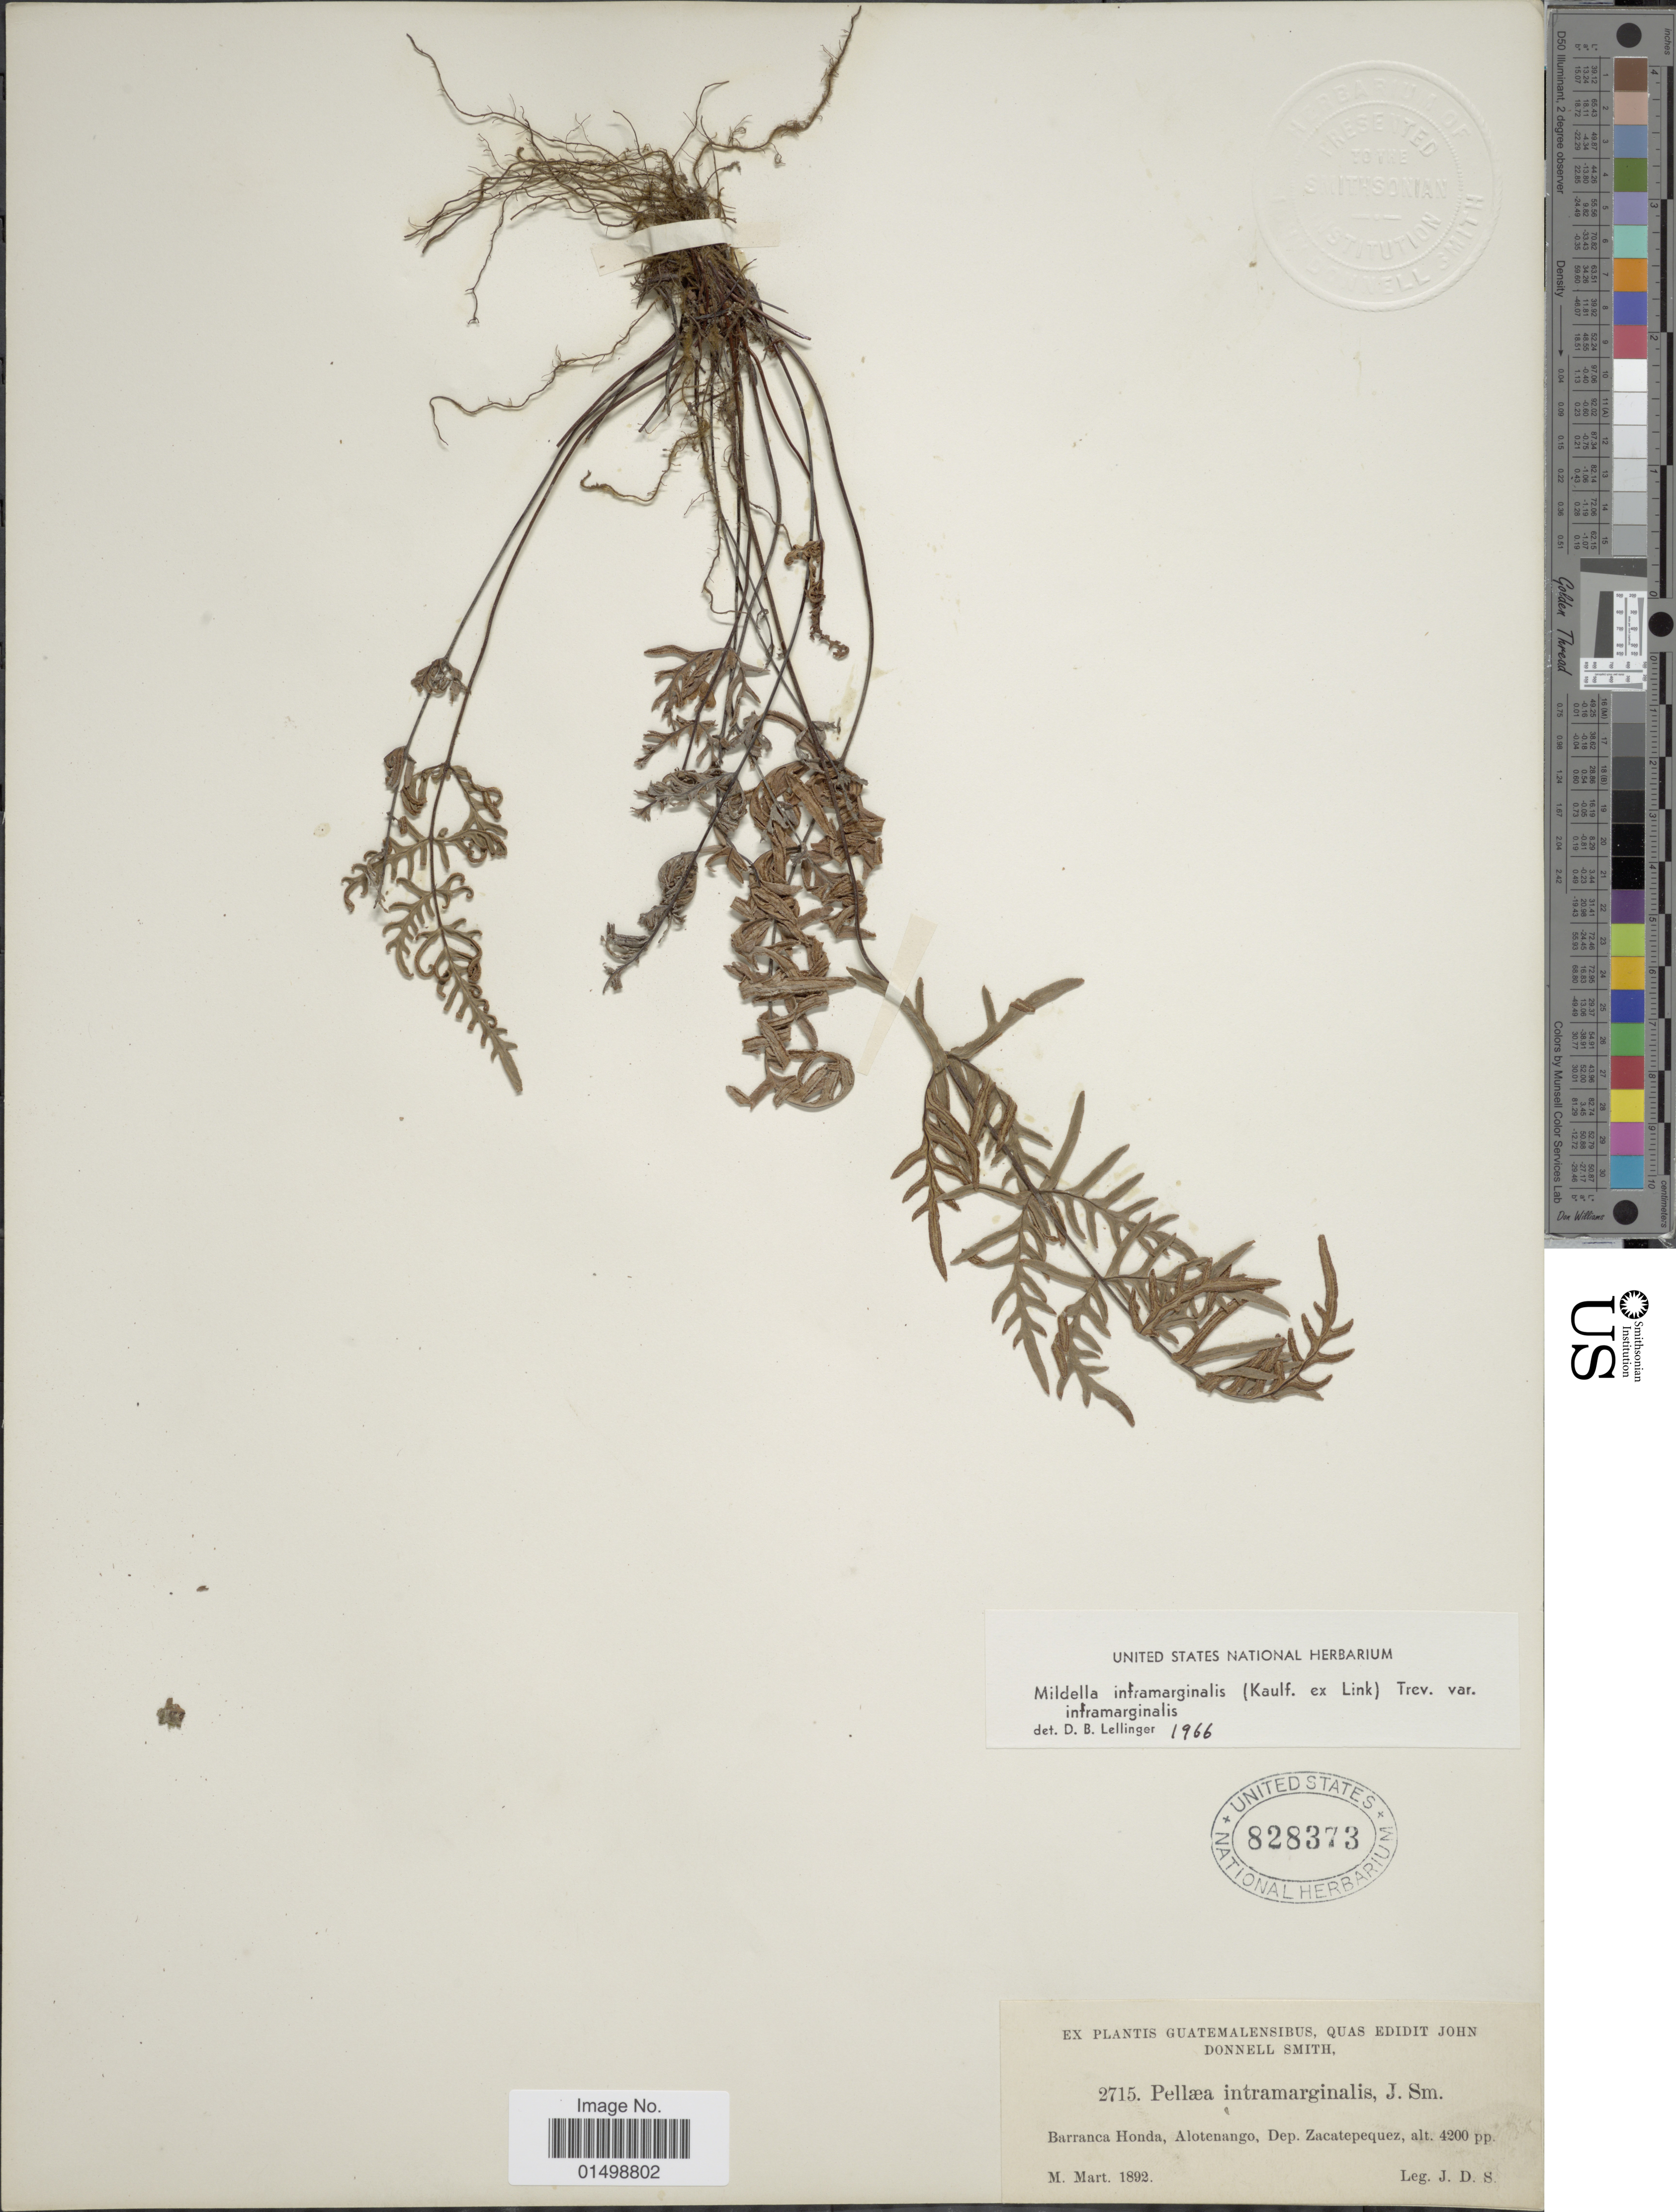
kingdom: Plantae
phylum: Tracheophyta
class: Polypodiopsida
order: Polypodiales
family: Pteridaceae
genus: Cheilanthes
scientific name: Cheilanthes intramarginalis var. intramarginalis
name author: (Kaulf.) Hook.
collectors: J. Donnell Smith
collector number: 2715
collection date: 1892-03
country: Guatemala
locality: Barranca Honda, Alotenango, Zacatepequez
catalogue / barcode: US 828373